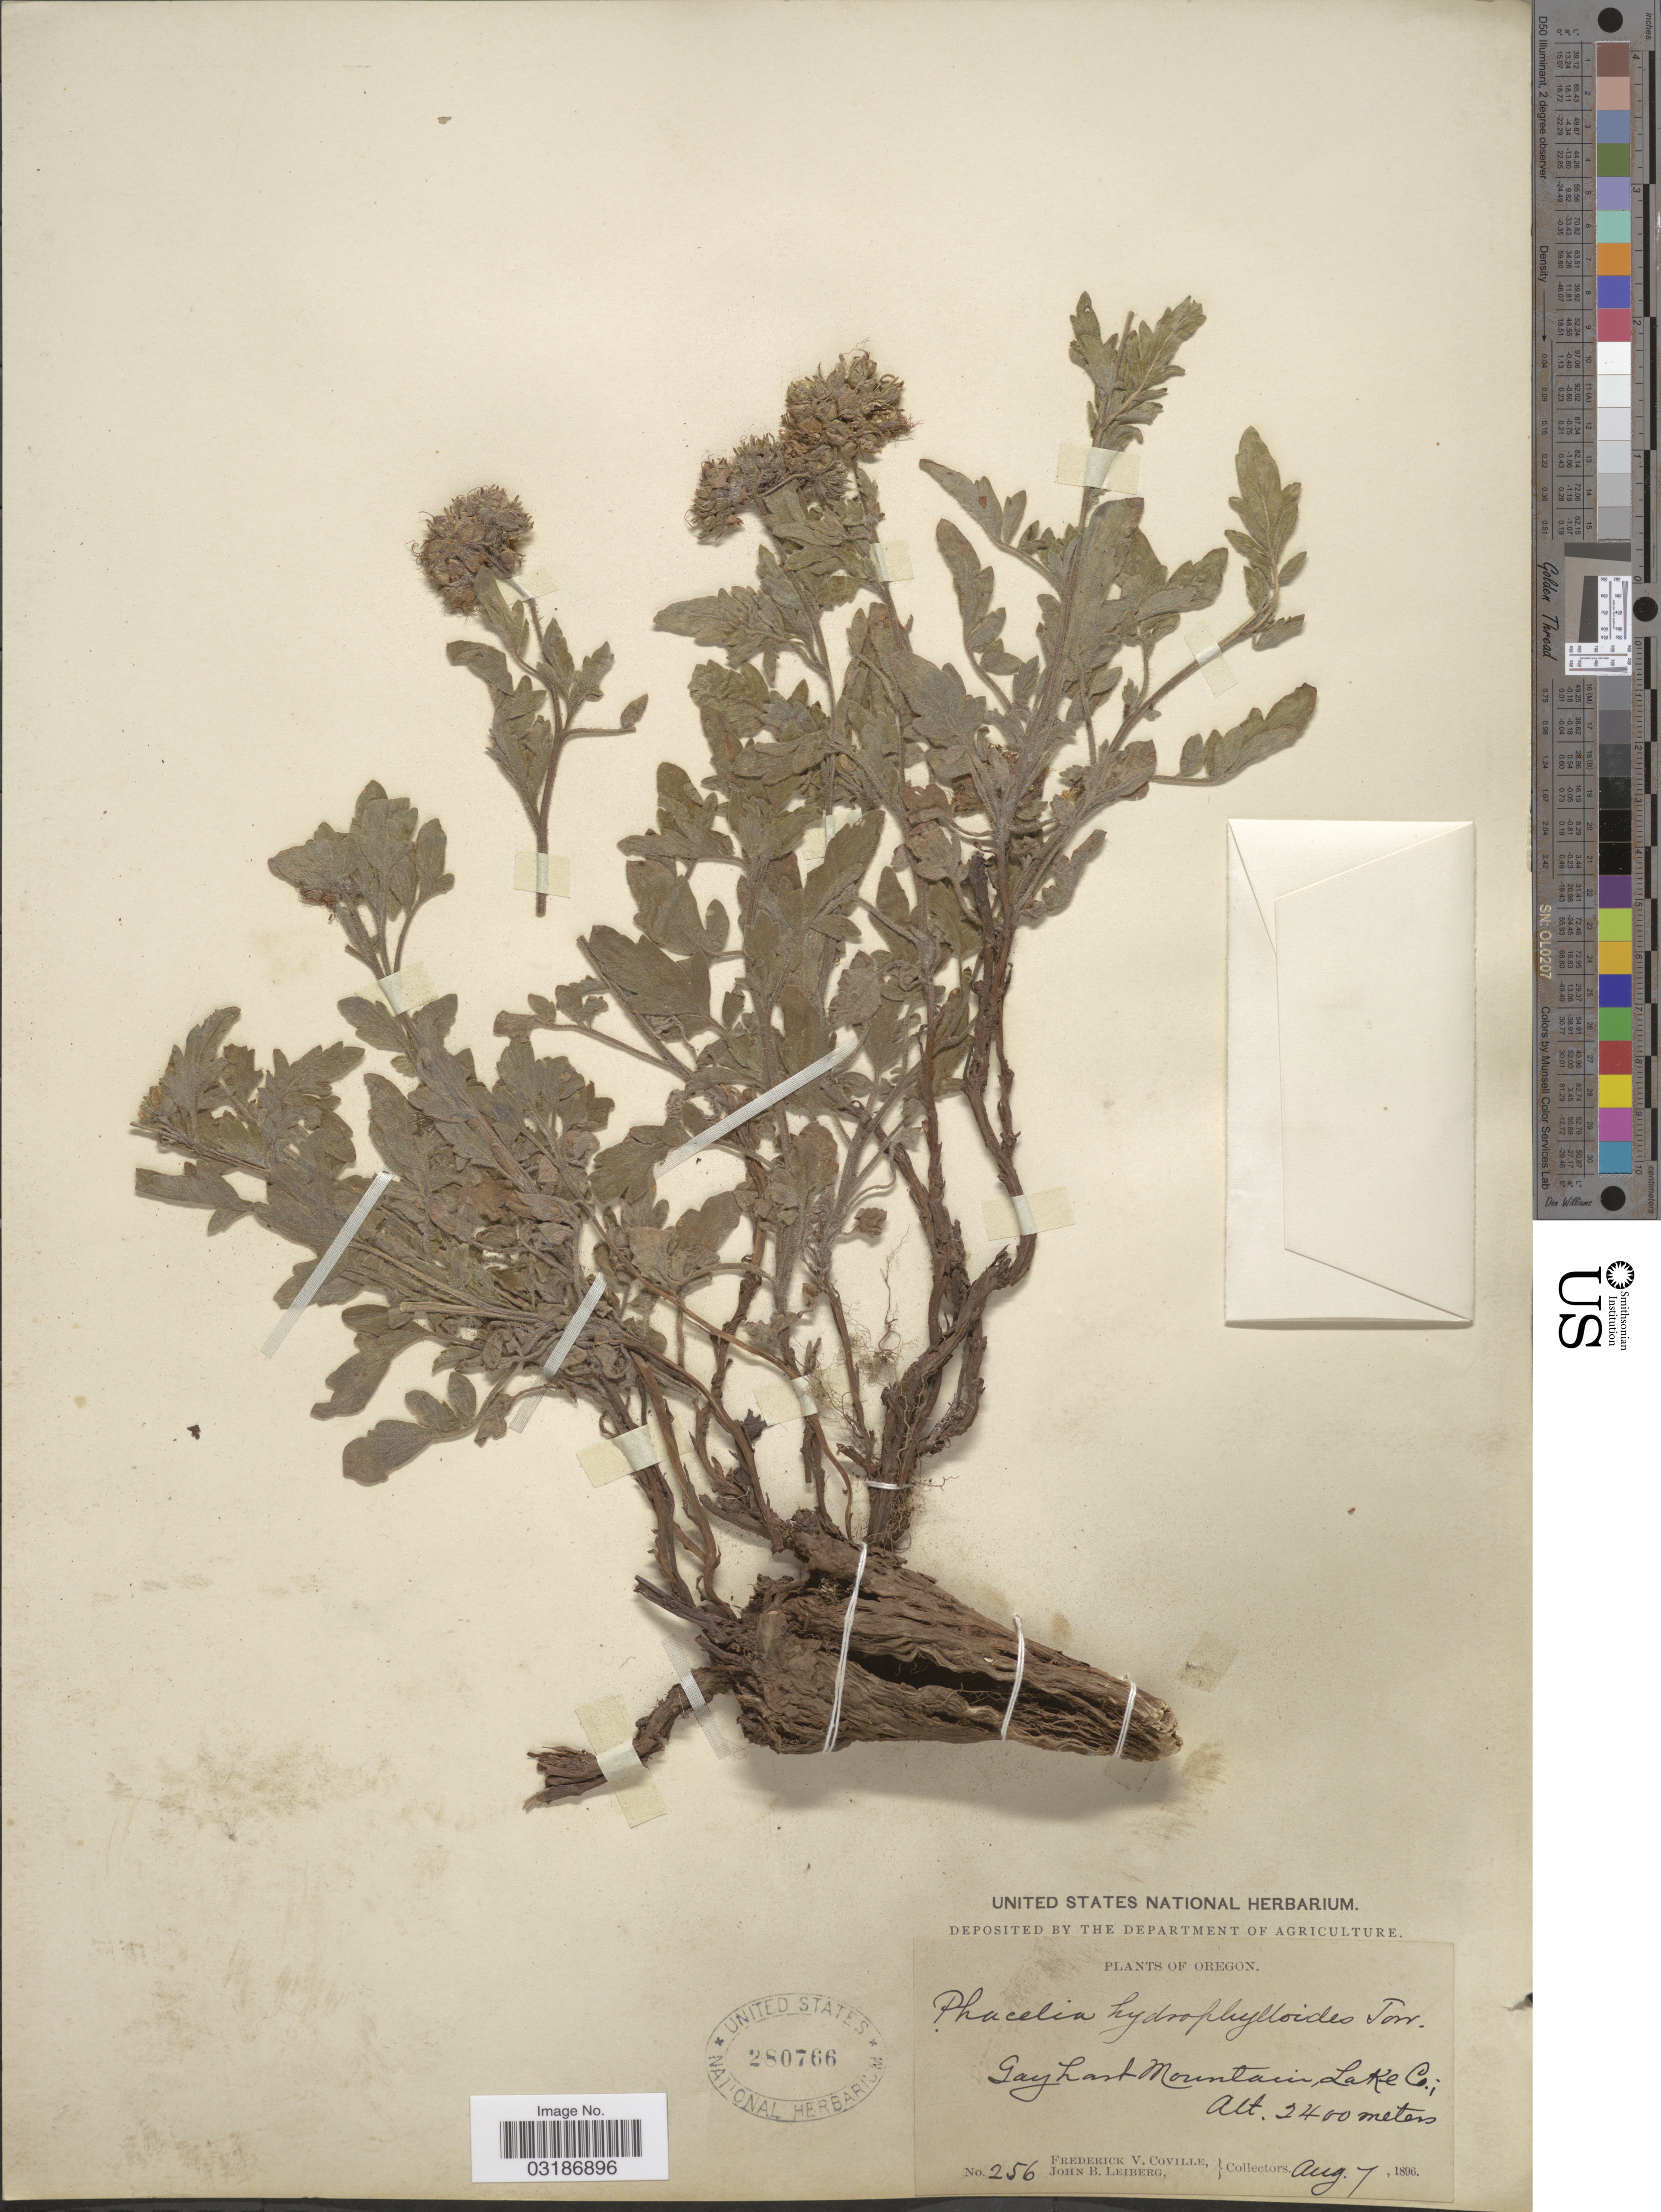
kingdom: Plantae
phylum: Tracheophyta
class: Magnoliopsida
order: Boraginales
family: Hydrophyllaceae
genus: Phacelia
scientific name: Phacelia hydrophylloides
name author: Torr. & A. Gray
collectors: F. V. Coville & J. B. Leiberg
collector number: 256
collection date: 1896-08-07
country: United States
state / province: Oregon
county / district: Lake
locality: Gay Last Mountain Lake Co.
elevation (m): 2400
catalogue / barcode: US 280766